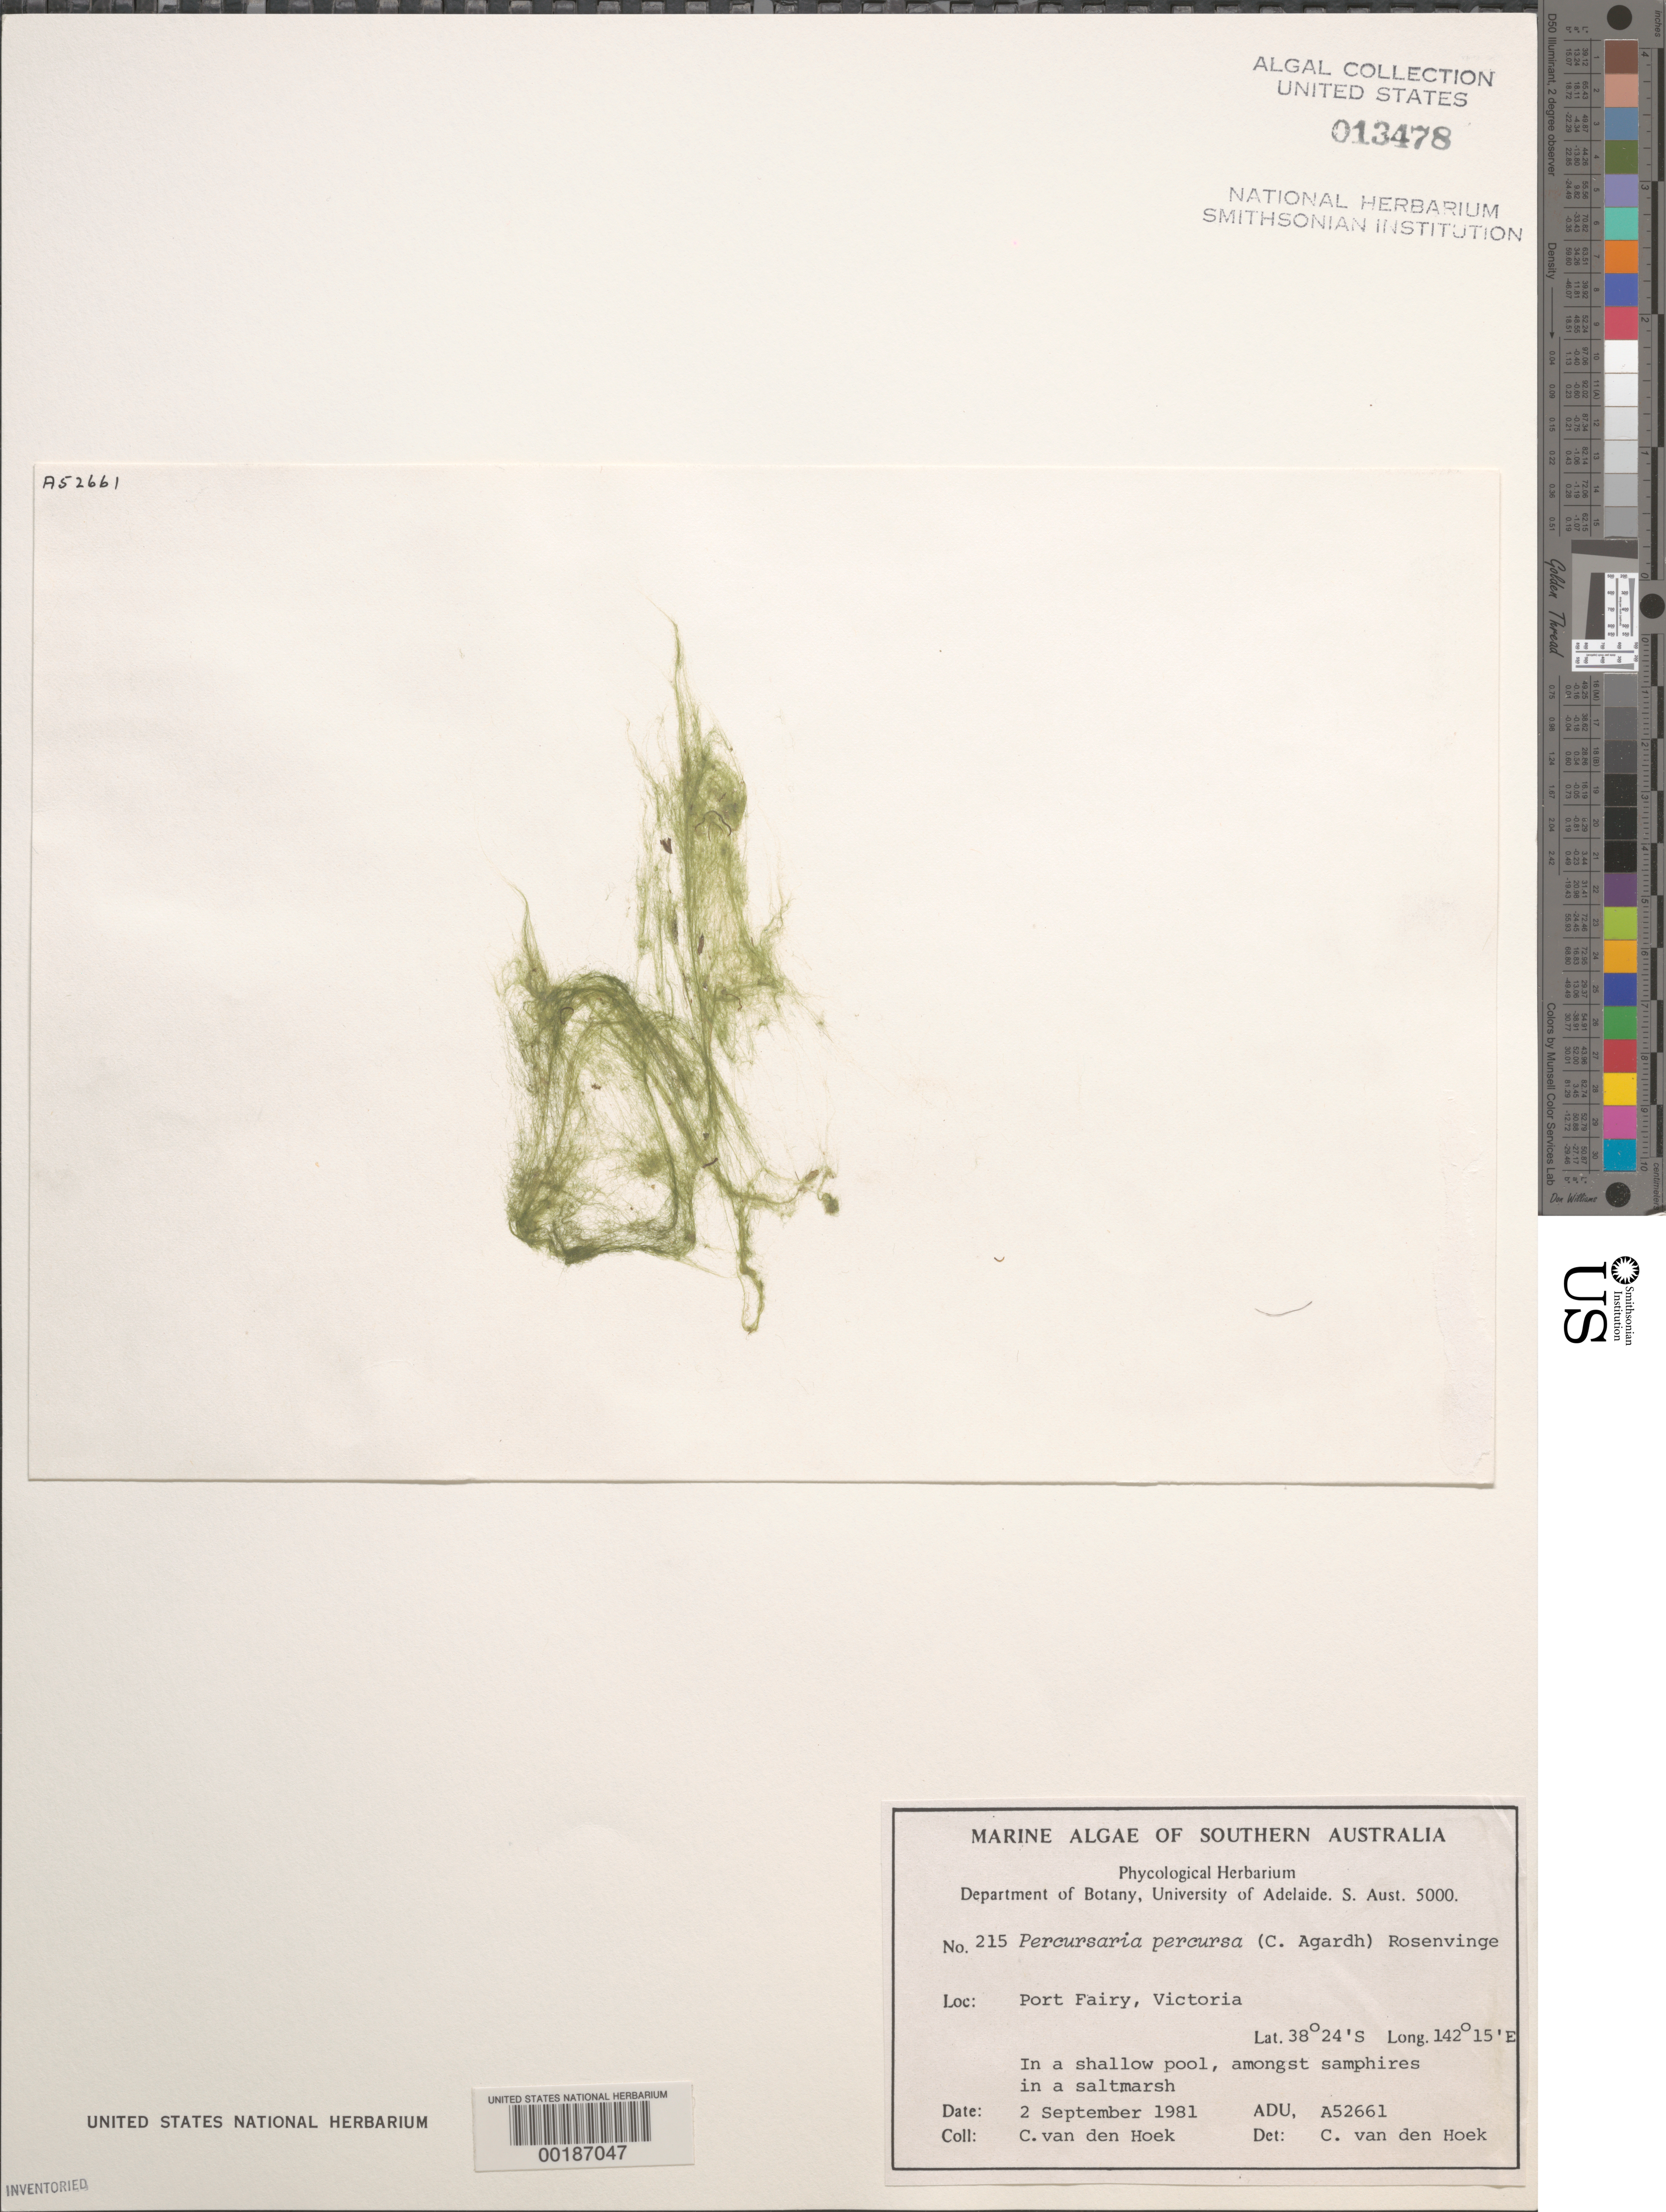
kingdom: Plantae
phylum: Chlorophyta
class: Ulvophyceae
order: Ulvales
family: Ulvaceae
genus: Percursaria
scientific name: Percursaria percursa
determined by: Hoek, C. van den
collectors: C. van den Hoek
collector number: ADU A52661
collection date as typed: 02 Sep 1981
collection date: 1981-09-02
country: Australia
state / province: Victoria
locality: Port fairy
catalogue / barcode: US 13478